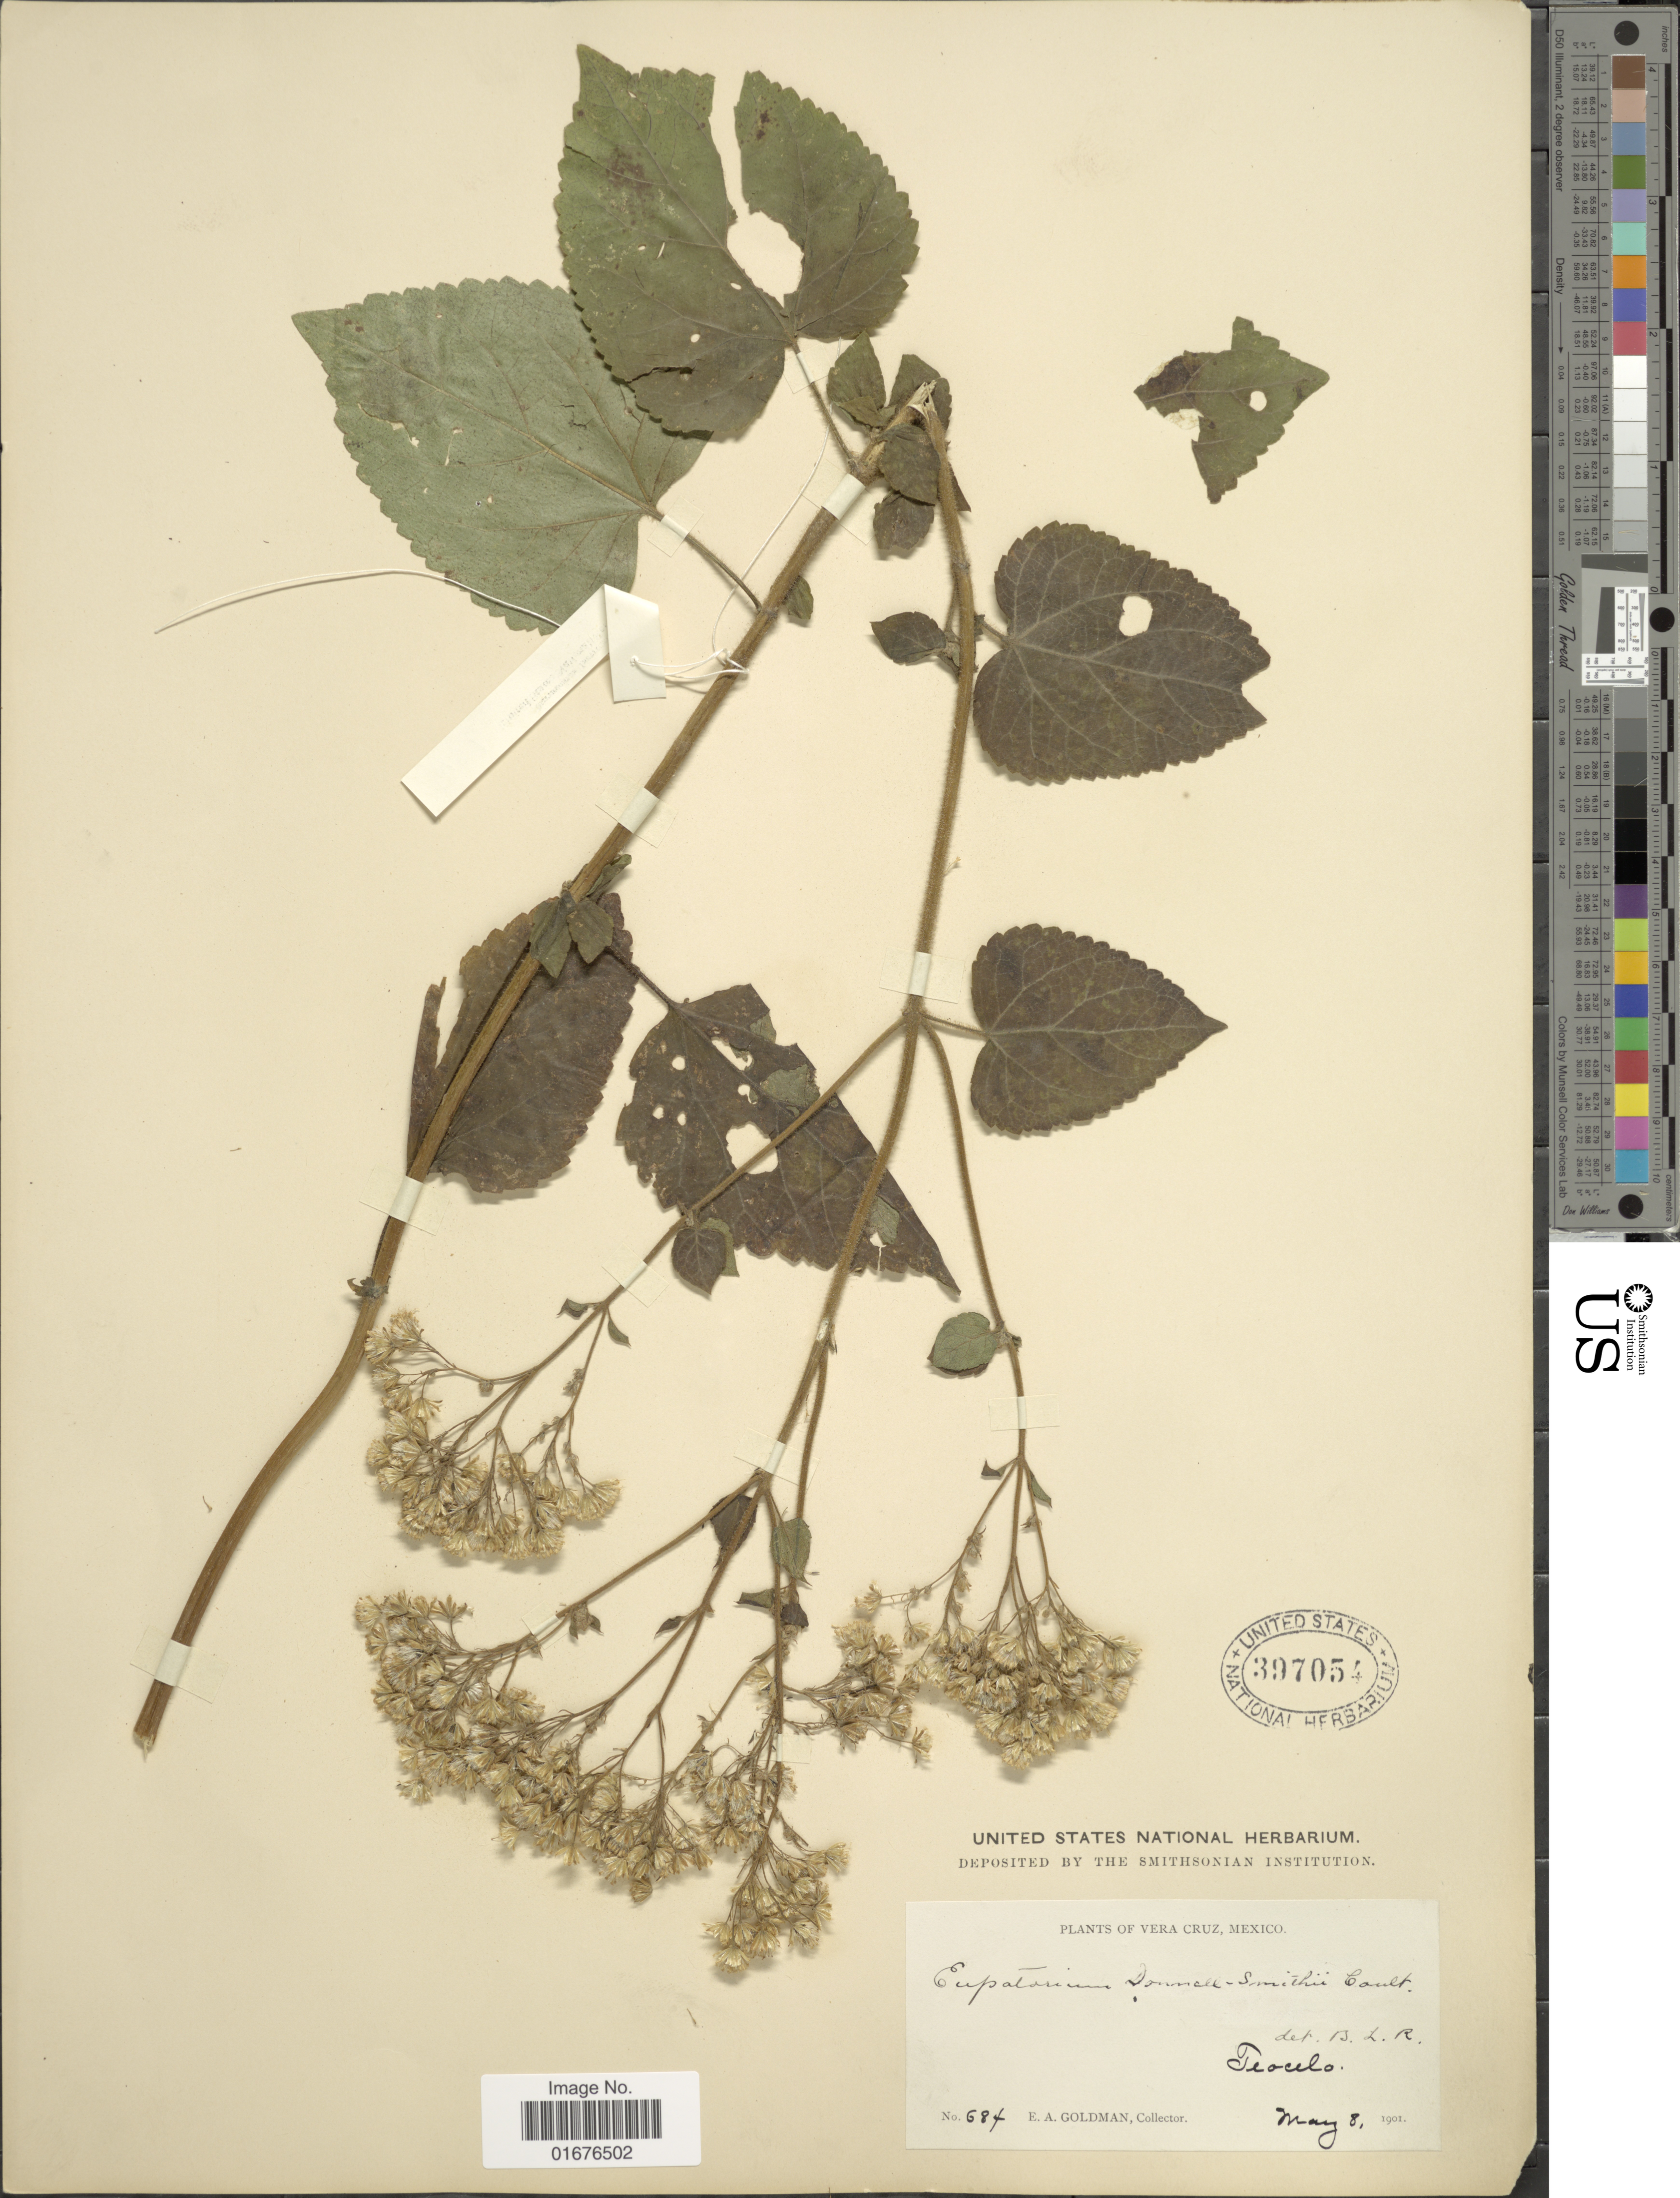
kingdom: Plantae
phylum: Tracheophyta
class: Magnoliopsida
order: Asterales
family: Asteraceae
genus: Ageratina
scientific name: Ageratina pichinchensis var. bustamenta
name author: (DC.) R.M. King & H. Rob.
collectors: E. A. Goldman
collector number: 684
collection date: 1901-05-08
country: Mexico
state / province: Veracruz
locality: Vera Cruz,Teocelo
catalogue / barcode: US 397054